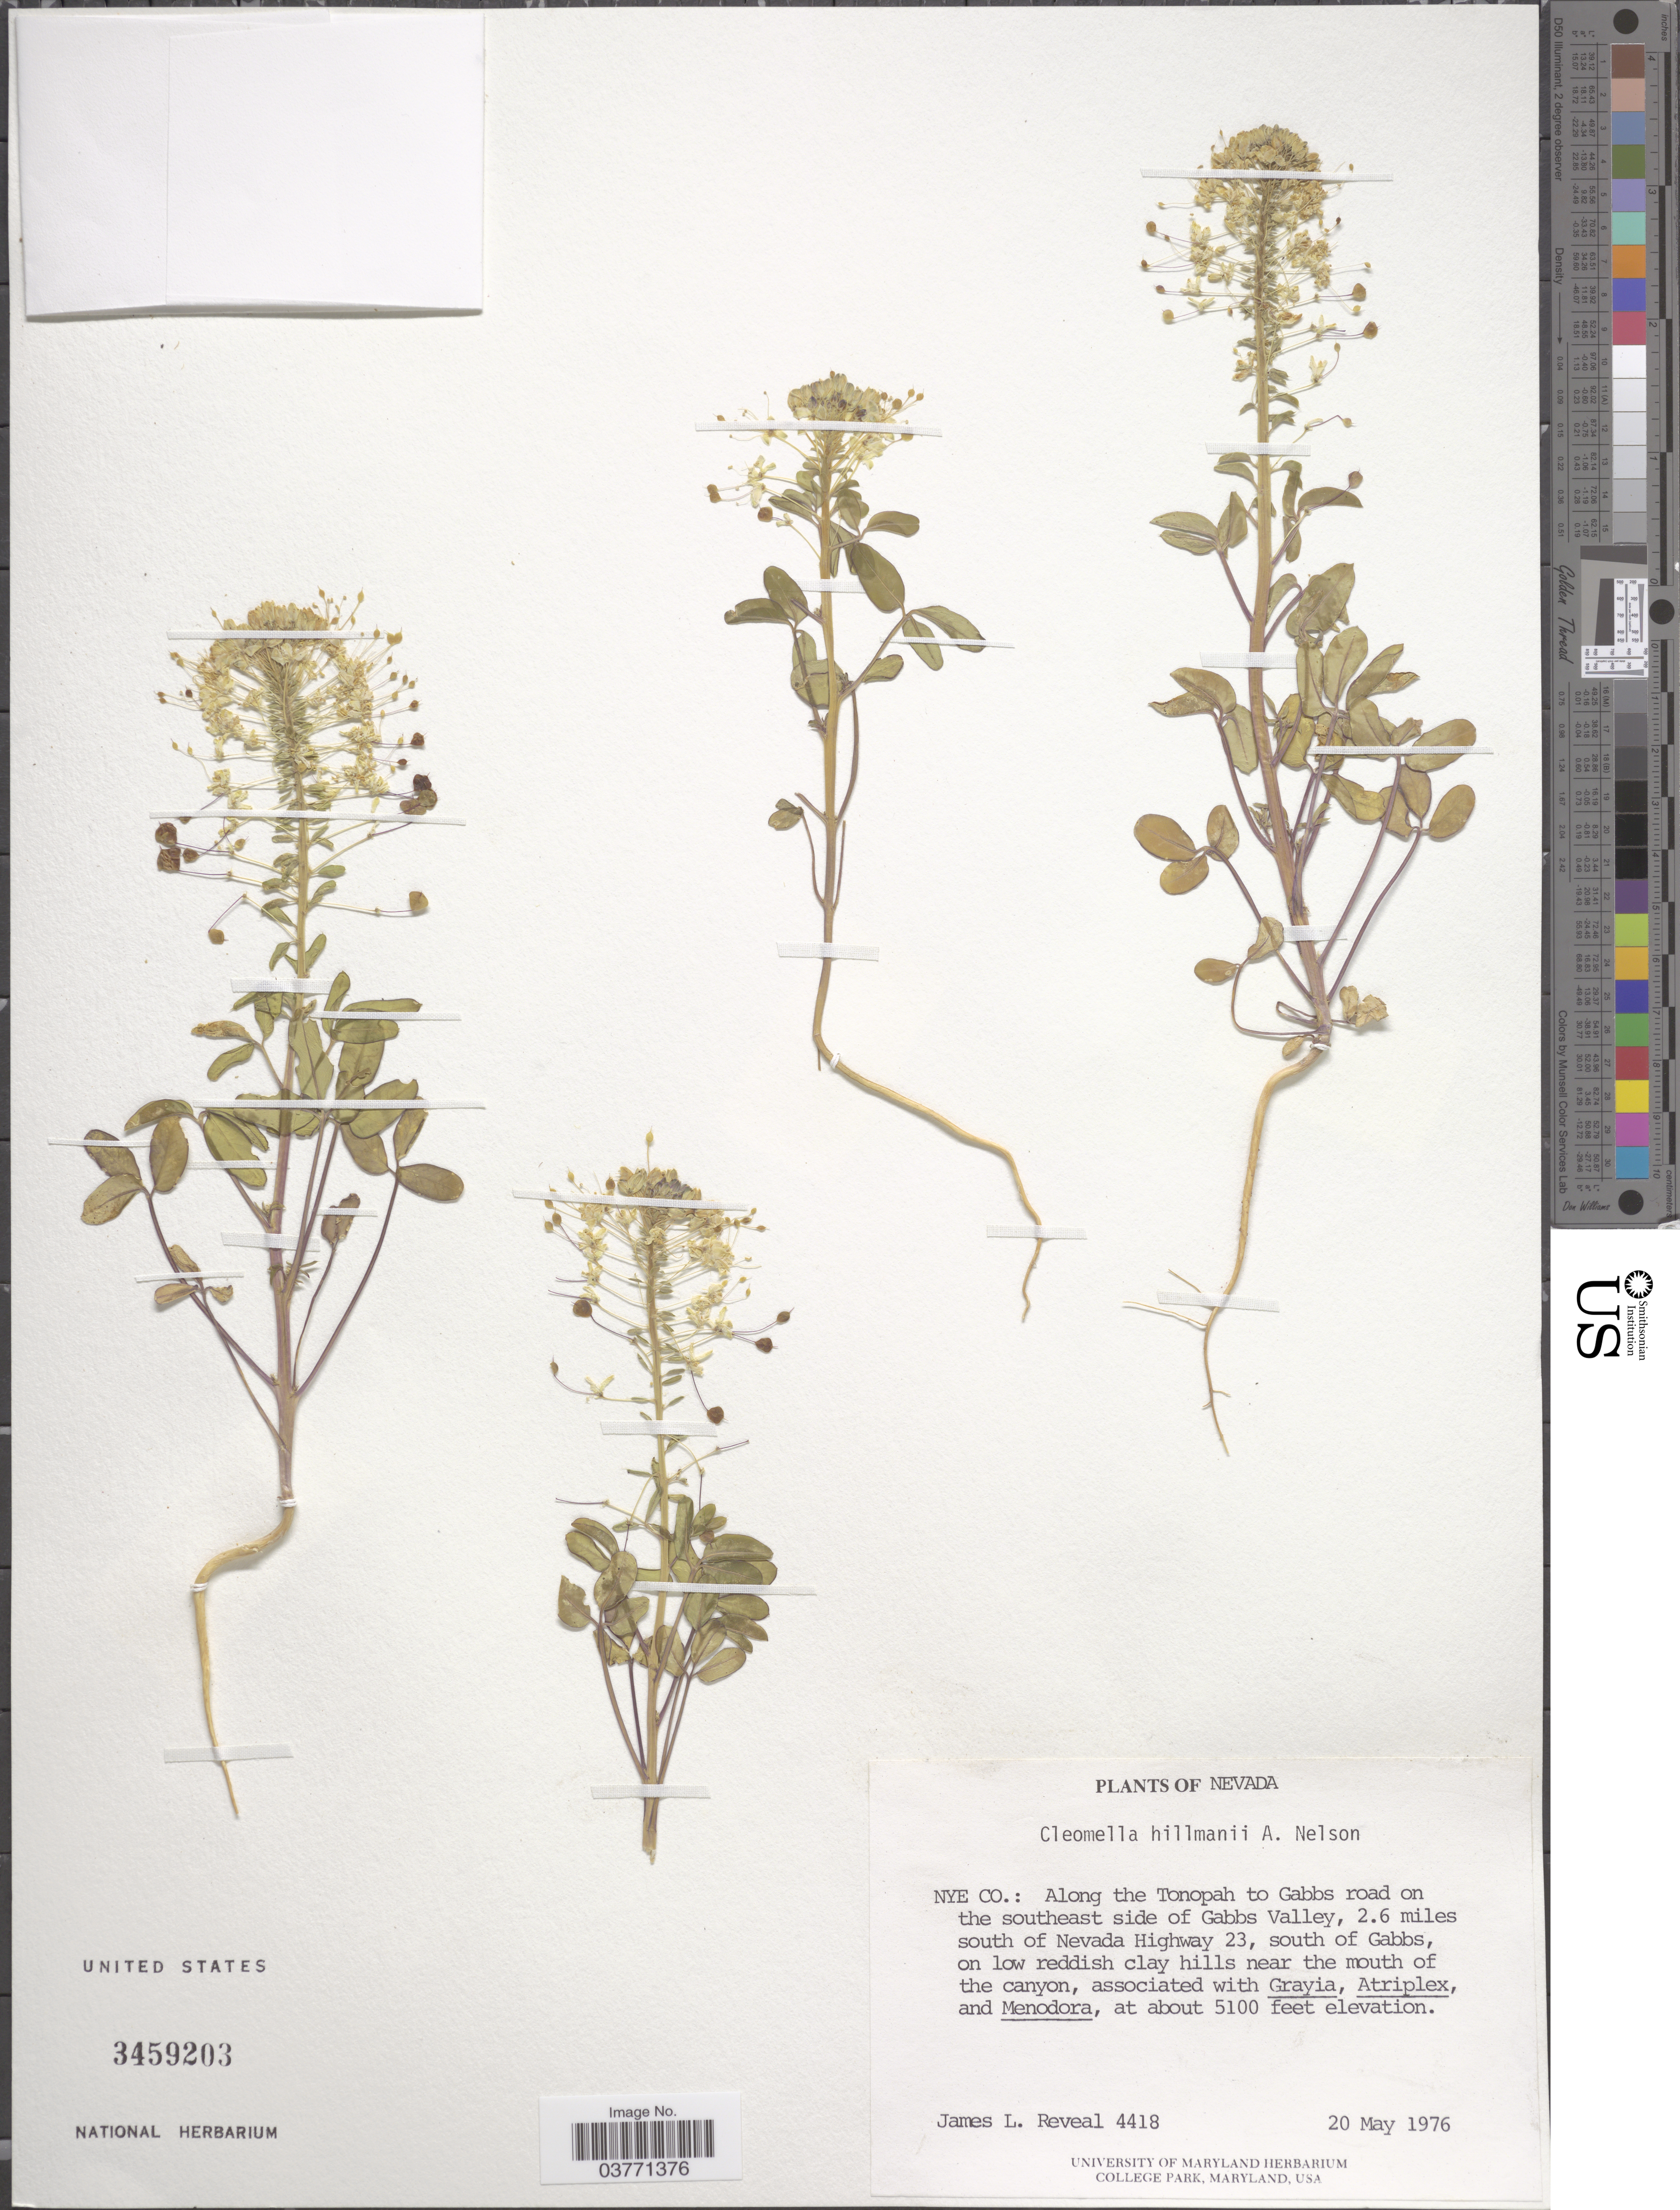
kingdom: Plantae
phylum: Tracheophyta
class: Magnoliopsida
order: Brassicales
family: Cleomaceae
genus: Cleomella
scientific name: Cleomella hillmanii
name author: A. Nelson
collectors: J. L. Reveal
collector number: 4418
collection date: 1976-05-20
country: United States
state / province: Nevada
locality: Nye Co.: Along the Tonopah to Gabbs road on the southeast side of Gabbs Valley, 2.6 miles south of Nevada Highway 23, south of Gabbs.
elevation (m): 1554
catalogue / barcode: US 3459203